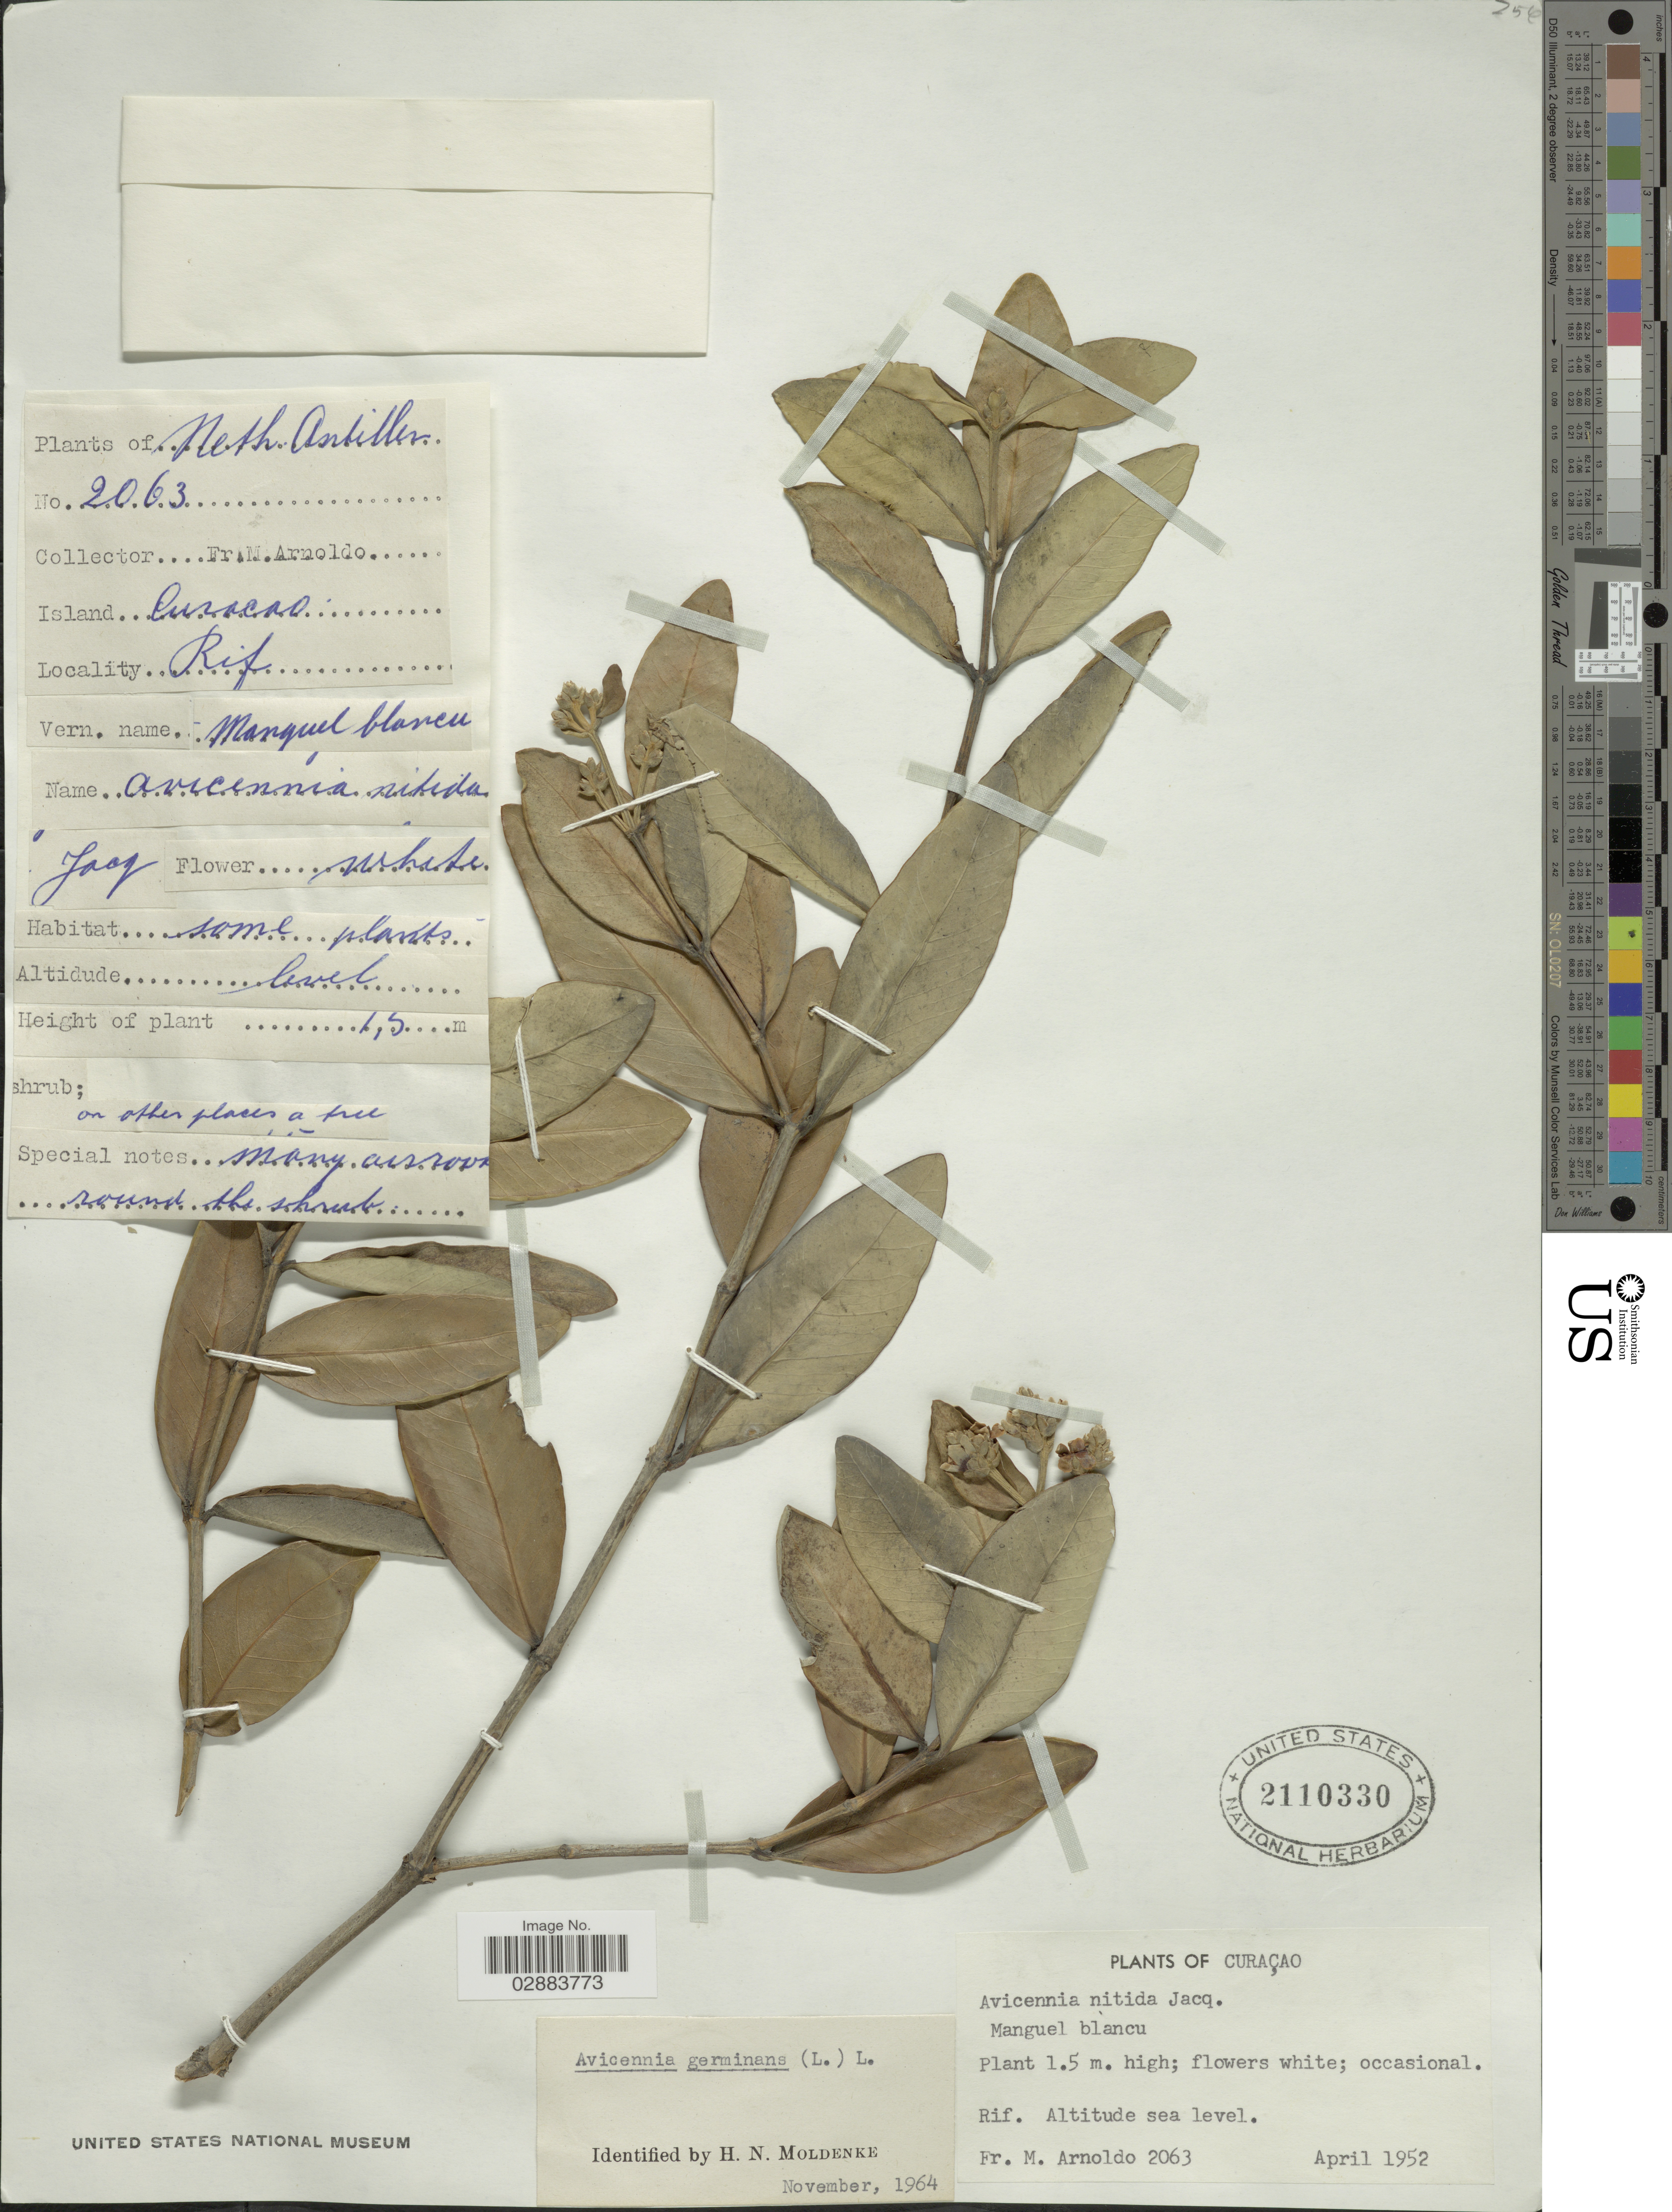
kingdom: Plantae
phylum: Tracheophyta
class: Magnoliopsida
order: Lamiales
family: Acanthaceae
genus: Avicennia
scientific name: Avicennia germinans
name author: (L.) L.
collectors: N. Arnoldo-Broeders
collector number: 2063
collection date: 1952-04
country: Curaçao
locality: Neth. Antilles. Rif.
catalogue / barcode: US 2110330